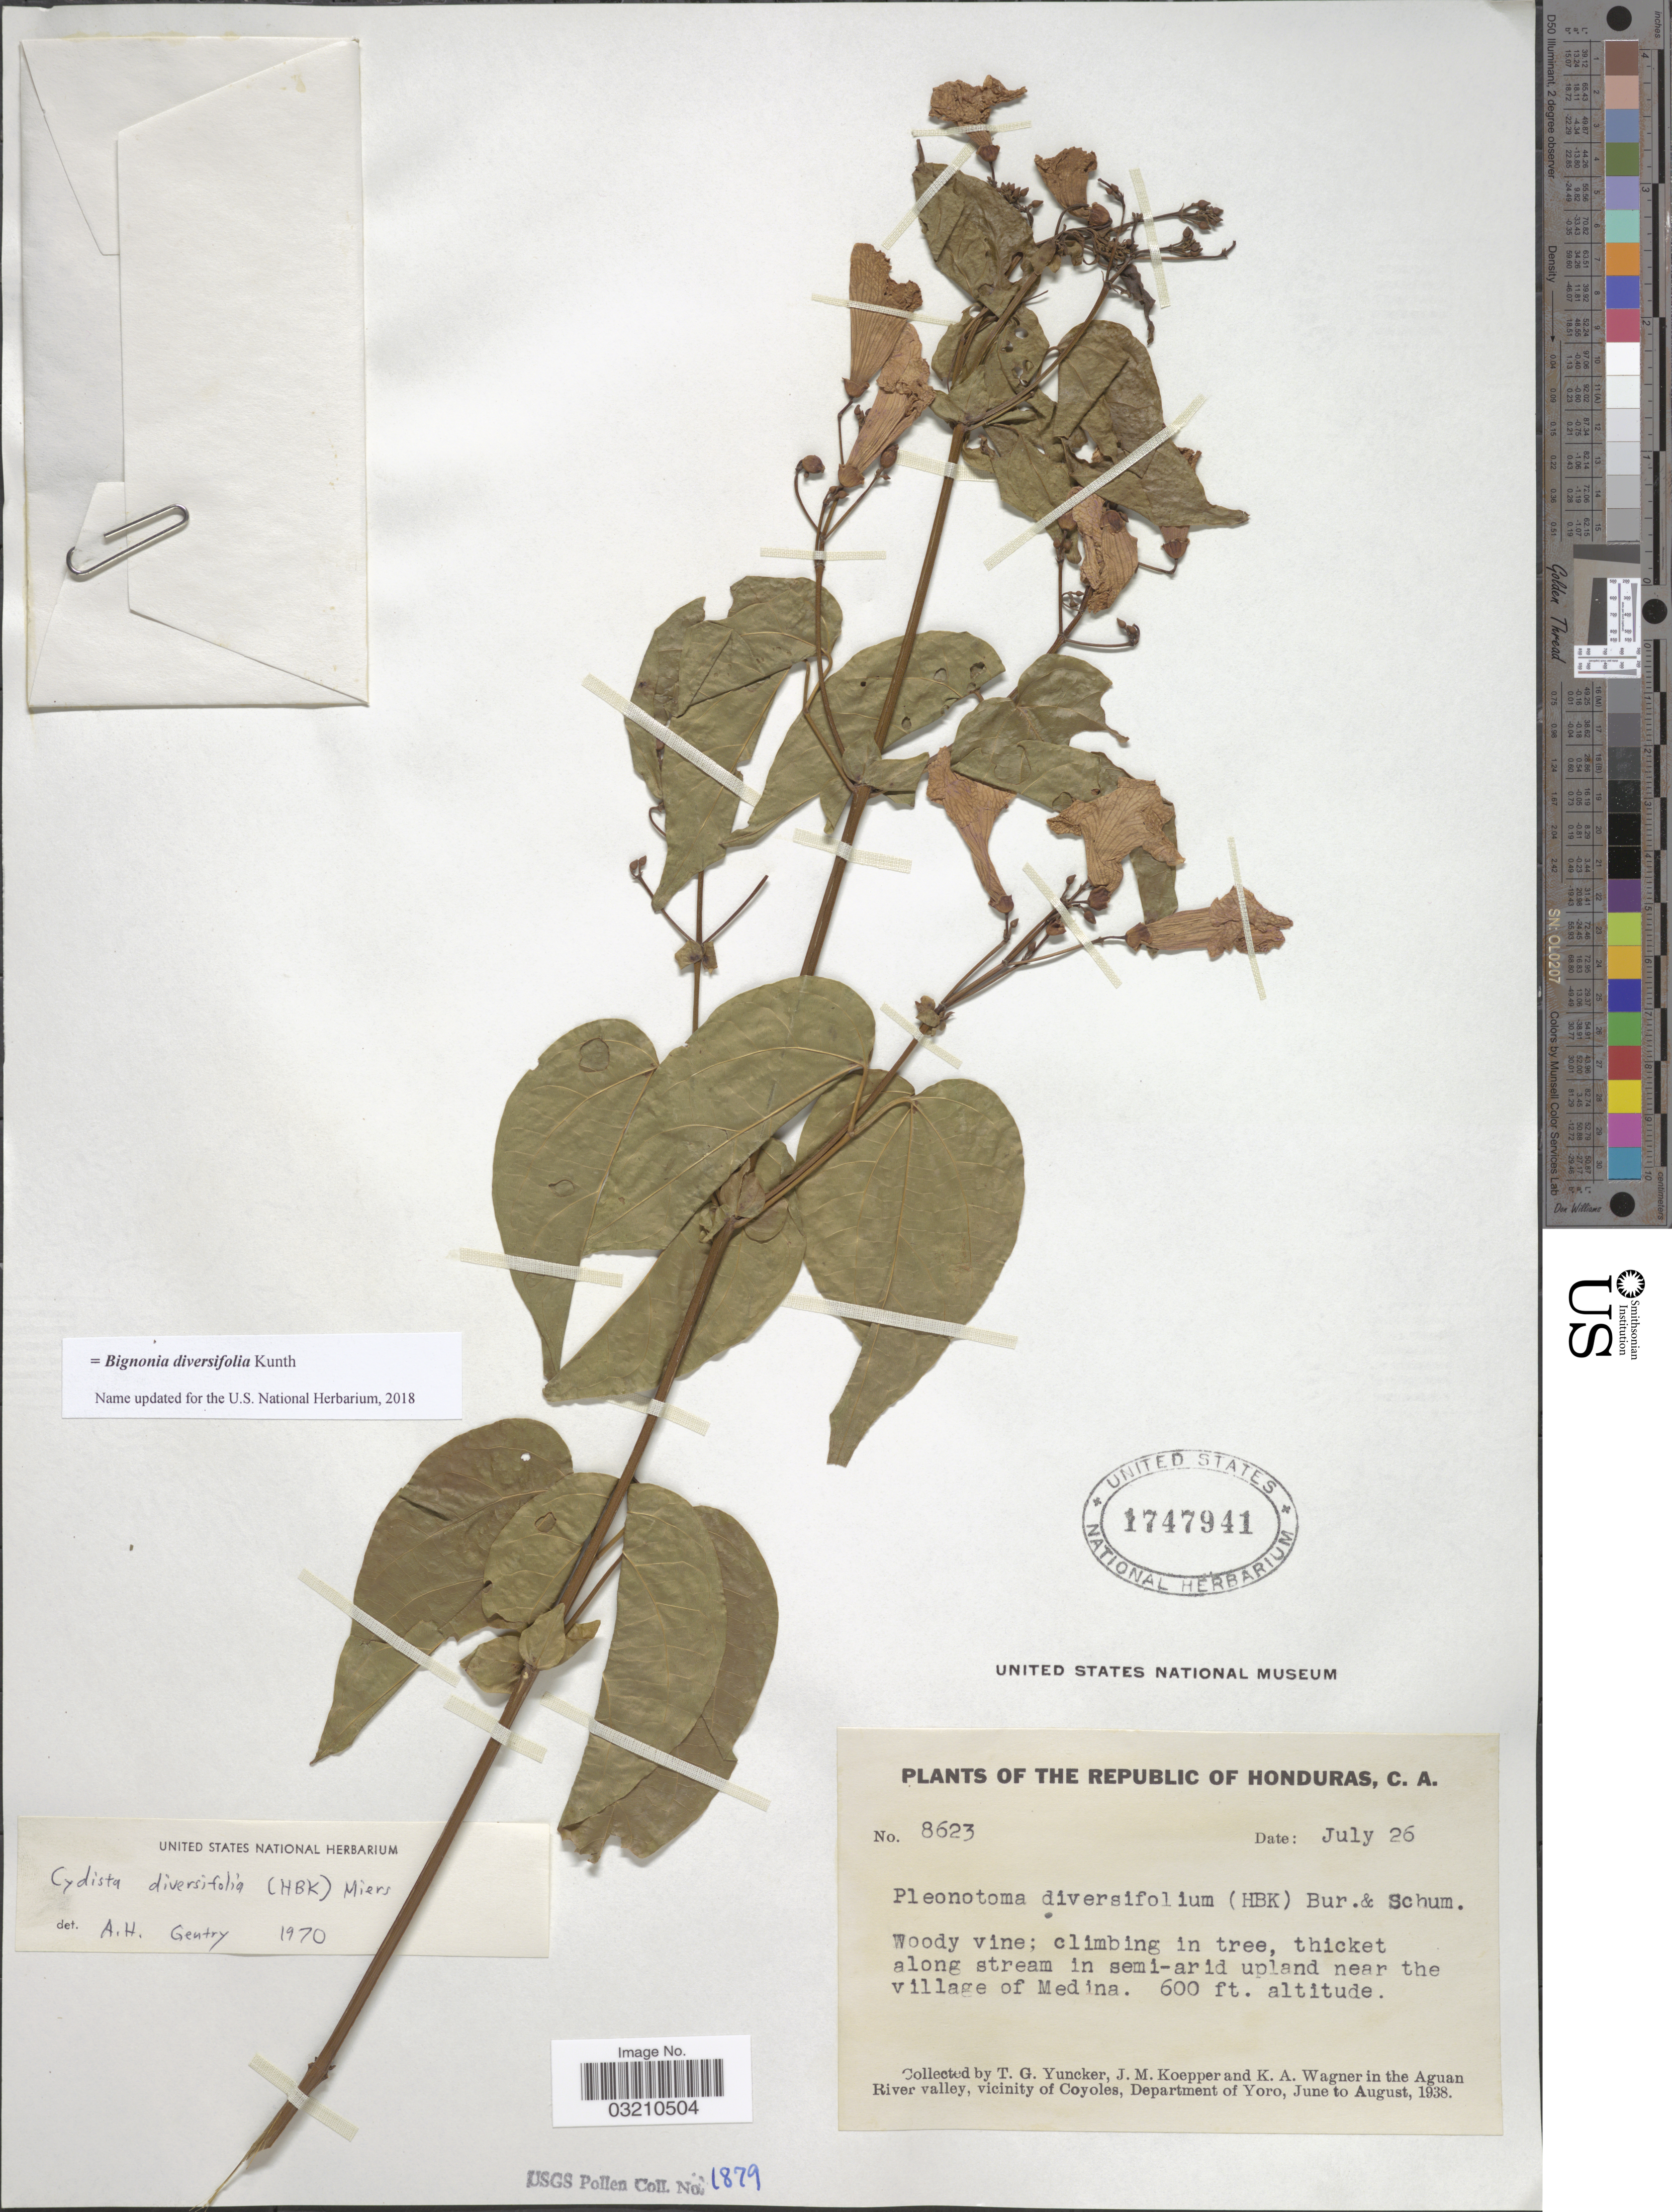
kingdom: Plantae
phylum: Tracheophyta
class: Magnoliopsida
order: Lamiales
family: Bignoniaceae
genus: Bignonia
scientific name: Bignonia diversifolia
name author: Kunth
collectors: T. G. Yuncker, J. M. Koepper & K. A. Wagner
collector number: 8623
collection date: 1938-07-26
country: Honduras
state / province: Yoro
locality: Along stream in semi-arid upland near the village of Medina. In the Aguan River valley, vicinity of Coyoles, Department of Yoro.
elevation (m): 183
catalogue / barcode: US 1747941